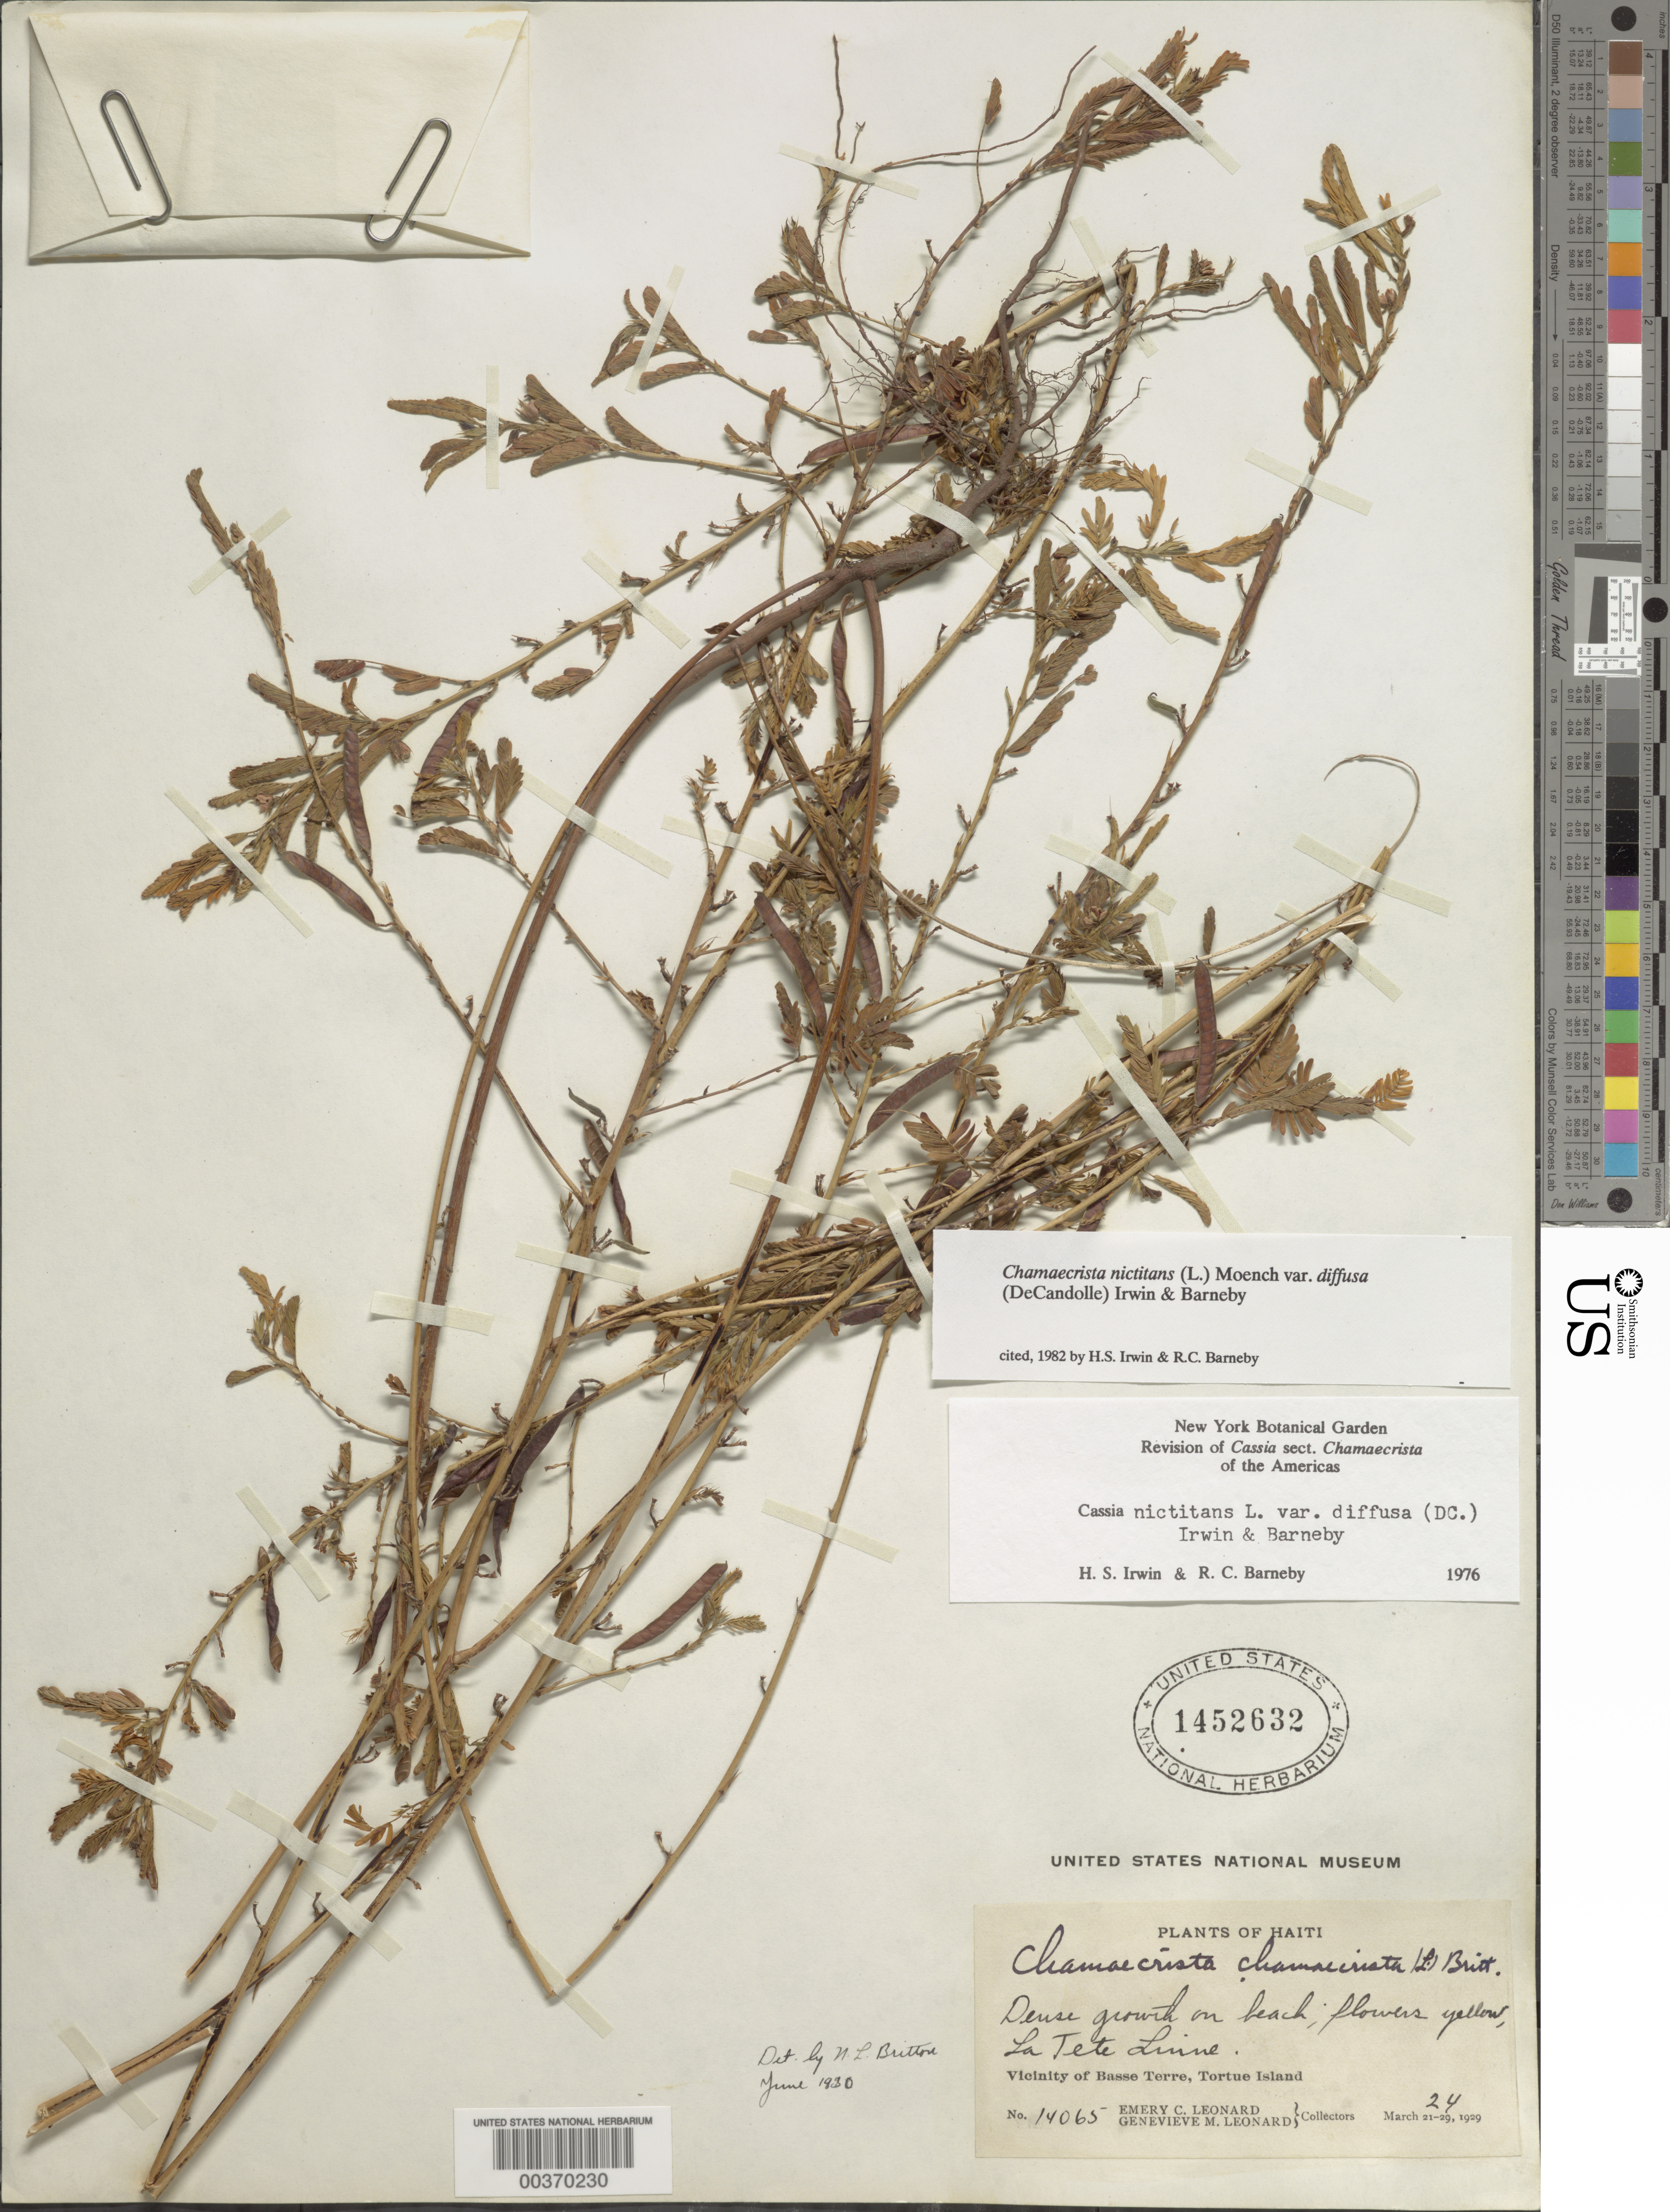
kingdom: Plantae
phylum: Tracheophyta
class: Magnoliopsida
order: Fabales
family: Fabaceae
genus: Chamaecrista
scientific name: Chamaecrista nictitans var. diffusa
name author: (DC.) H.S. Irwin & Barneby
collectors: E. C. Leonard & G. M. Leonard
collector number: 14065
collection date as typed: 24 Mar 1929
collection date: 1929-03-24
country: Haiti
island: Hispaniola Island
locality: La tete linne; vicinity of basse terre, tortue i.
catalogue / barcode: US 1452632